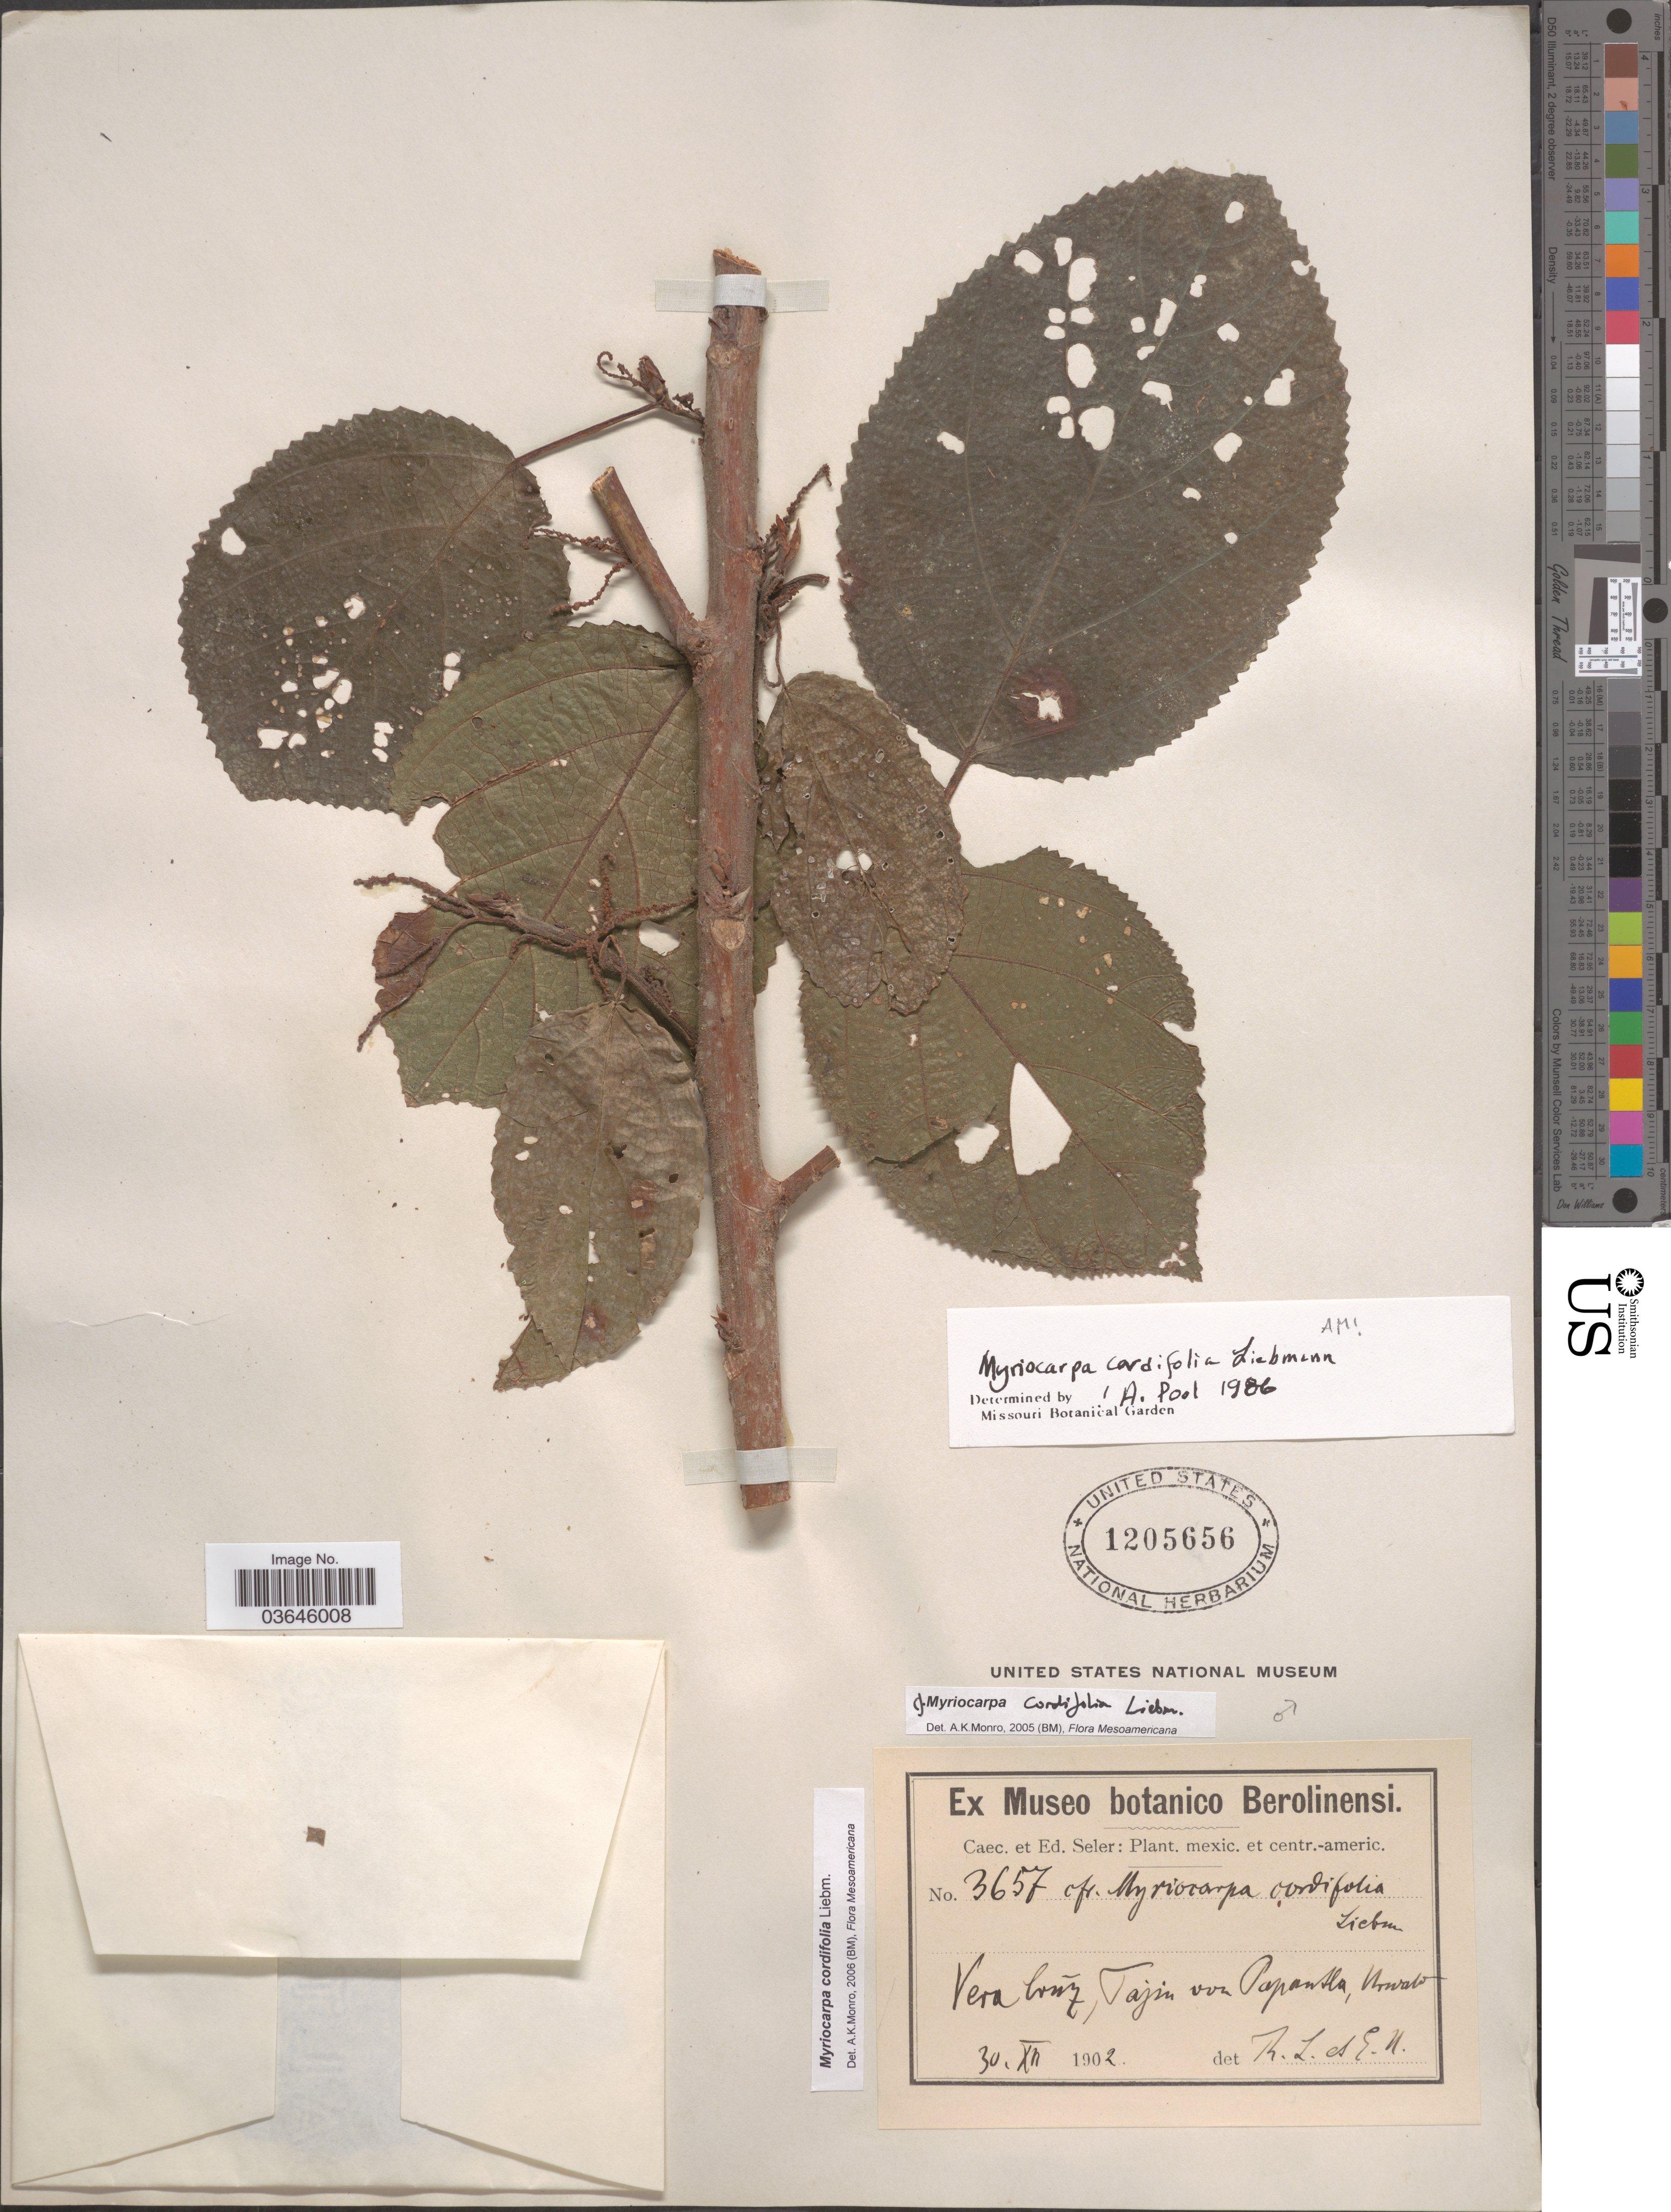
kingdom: Plantae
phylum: Tracheophyta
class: Magnoliopsida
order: Rosales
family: Urticaceae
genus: Myriocarpa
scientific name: Myriocarpa cordifolia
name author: Liebm.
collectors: C. Seler & E. G. Seler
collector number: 3657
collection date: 1902-12-30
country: Mexico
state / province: Veracruz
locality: Vera Crúz, Tajin von Papantla.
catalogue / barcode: US 1205656